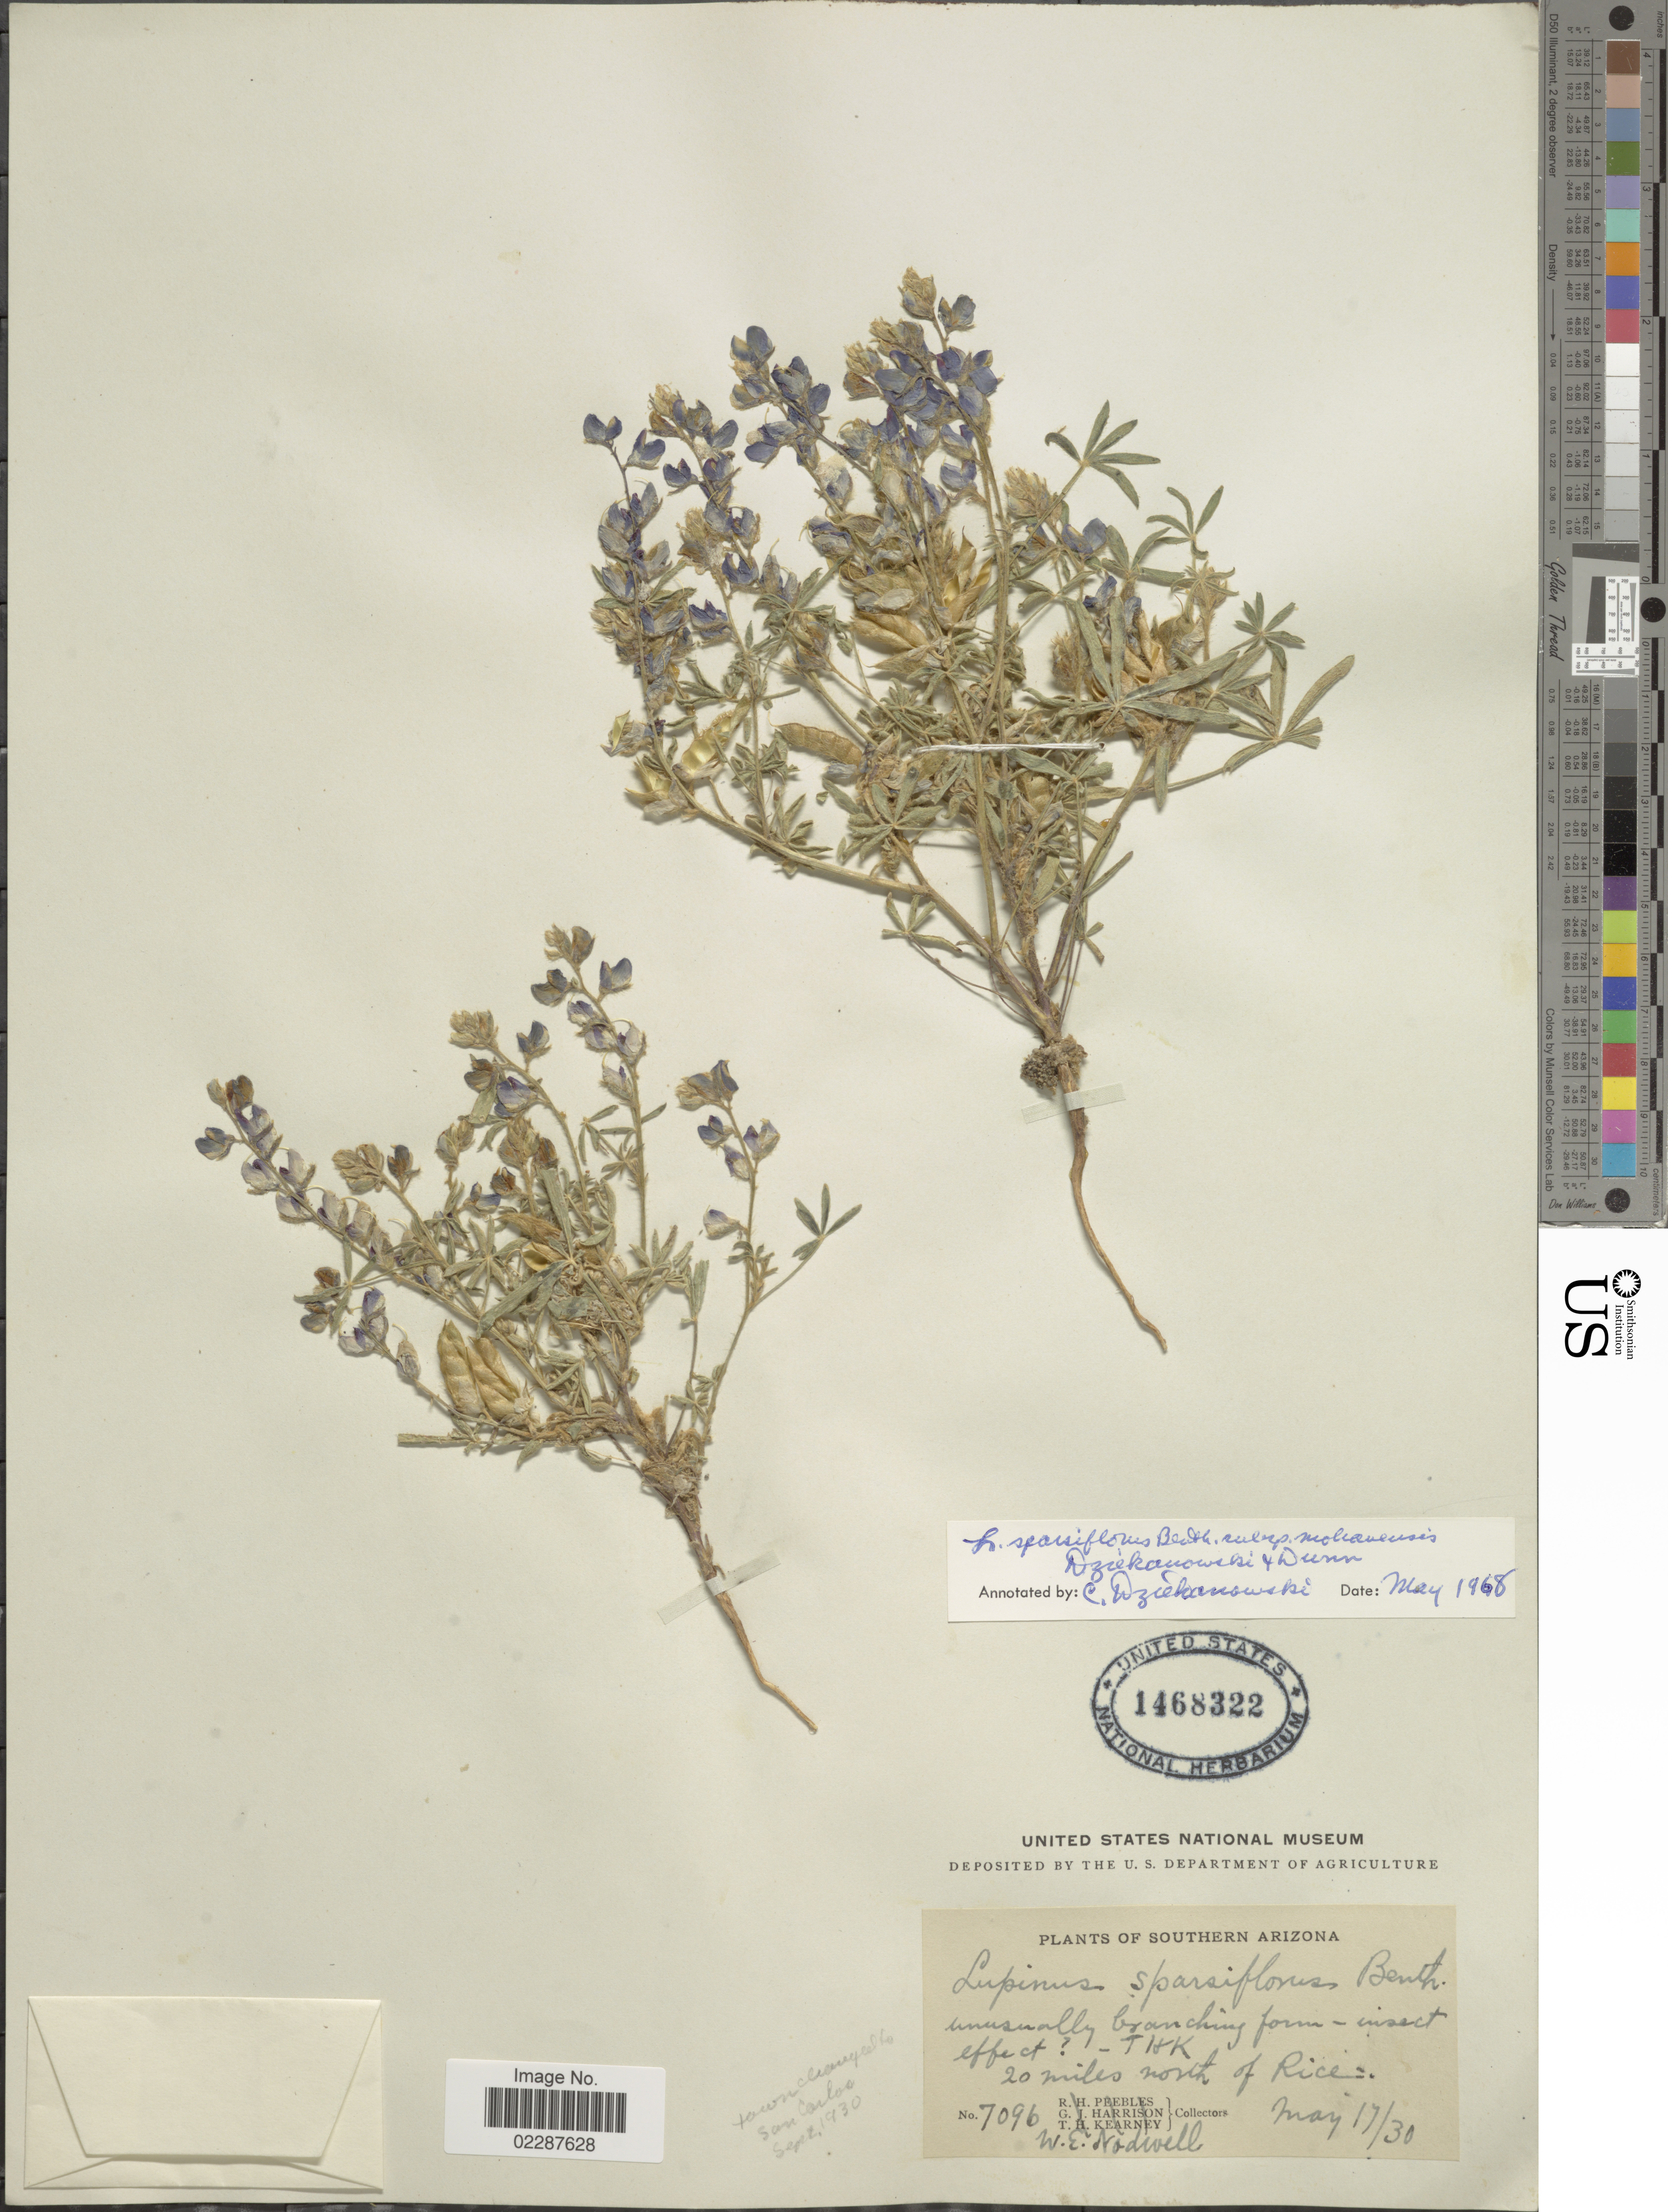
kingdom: Plantae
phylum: Tracheophyta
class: Magnoliopsida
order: Fabales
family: Fabaceae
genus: Lupinus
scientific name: Lupinus sparsiflorus subsp. mohavensis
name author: Dziekanowski & D.B. Dunn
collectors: W. Nodwell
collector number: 7096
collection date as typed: Transcribed d/m/y: 17/5/30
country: United States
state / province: Arizona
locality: Southern Arizona, 20 miles north of Rice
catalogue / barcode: US 1468322